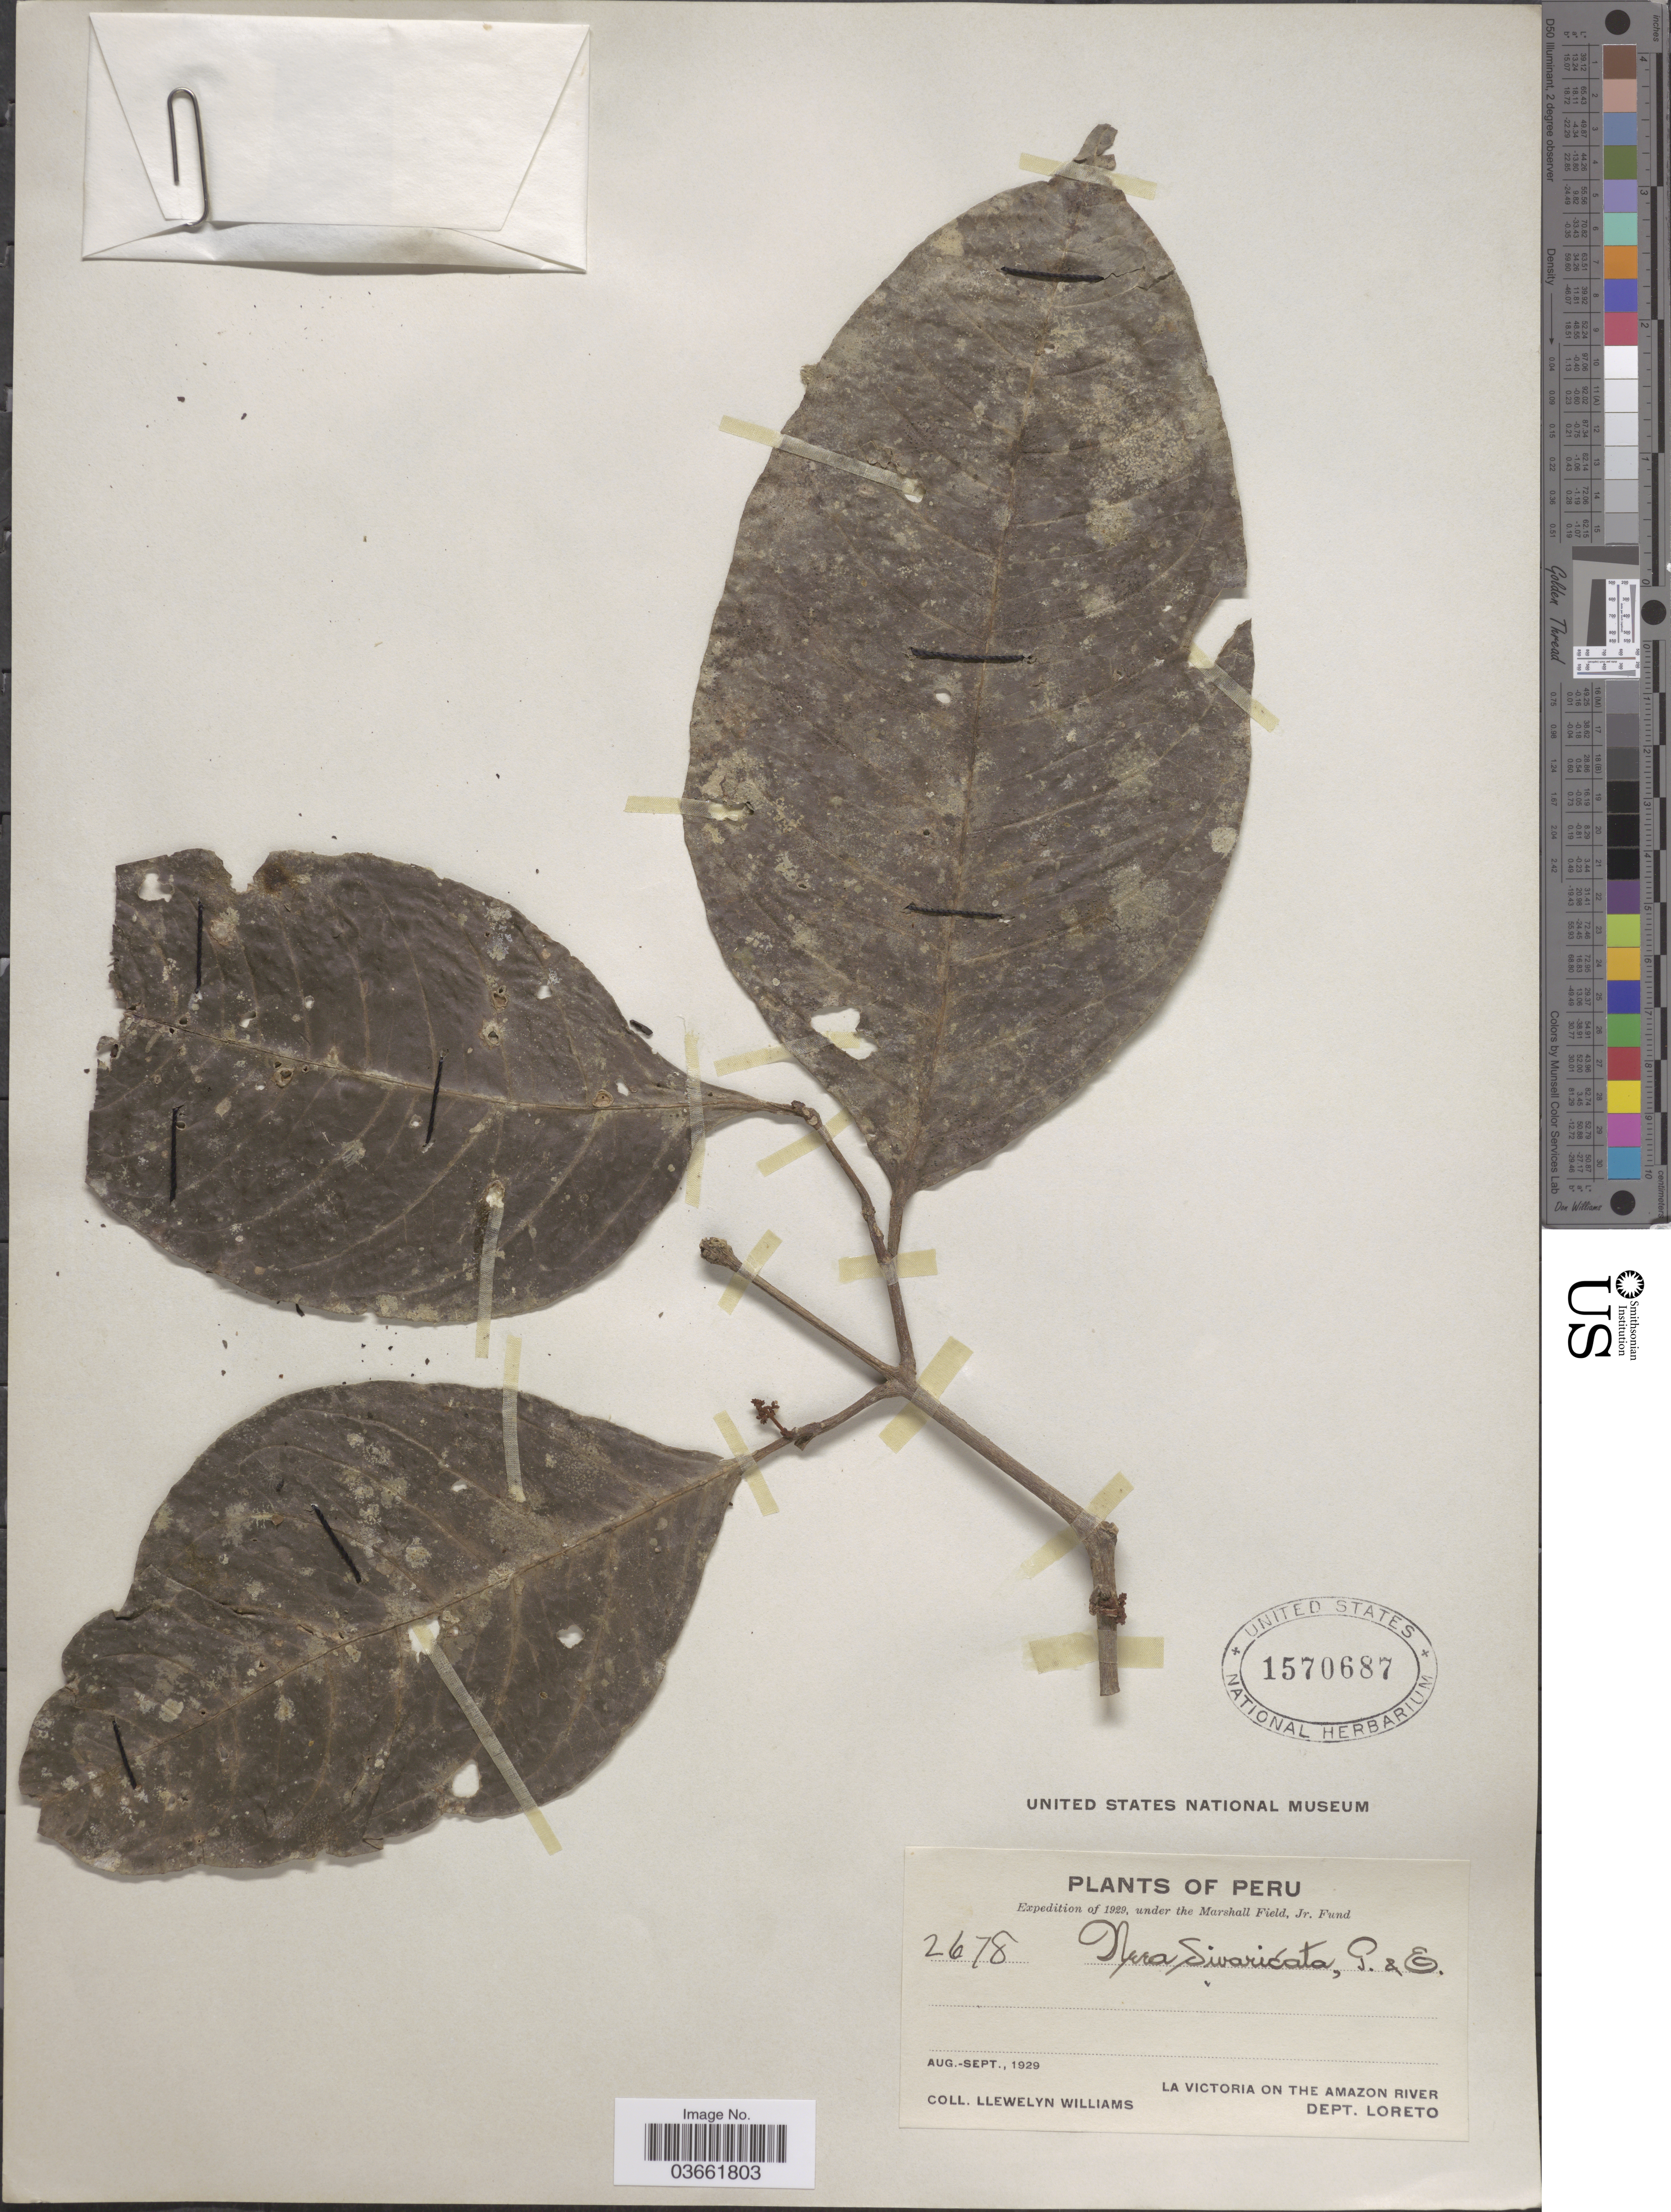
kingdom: Plantae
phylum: Tracheophyta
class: Magnoliopsida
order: Caryophyllales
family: Nyctaginaceae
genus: Neea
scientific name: Neea oppositifolia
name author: Ruiz & Pav.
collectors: Ll. Williams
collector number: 2678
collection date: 1929-08/1929-09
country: Peru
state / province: Loreto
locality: La Victoria on the Amazon River. Dept. Loreto.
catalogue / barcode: US 1570687